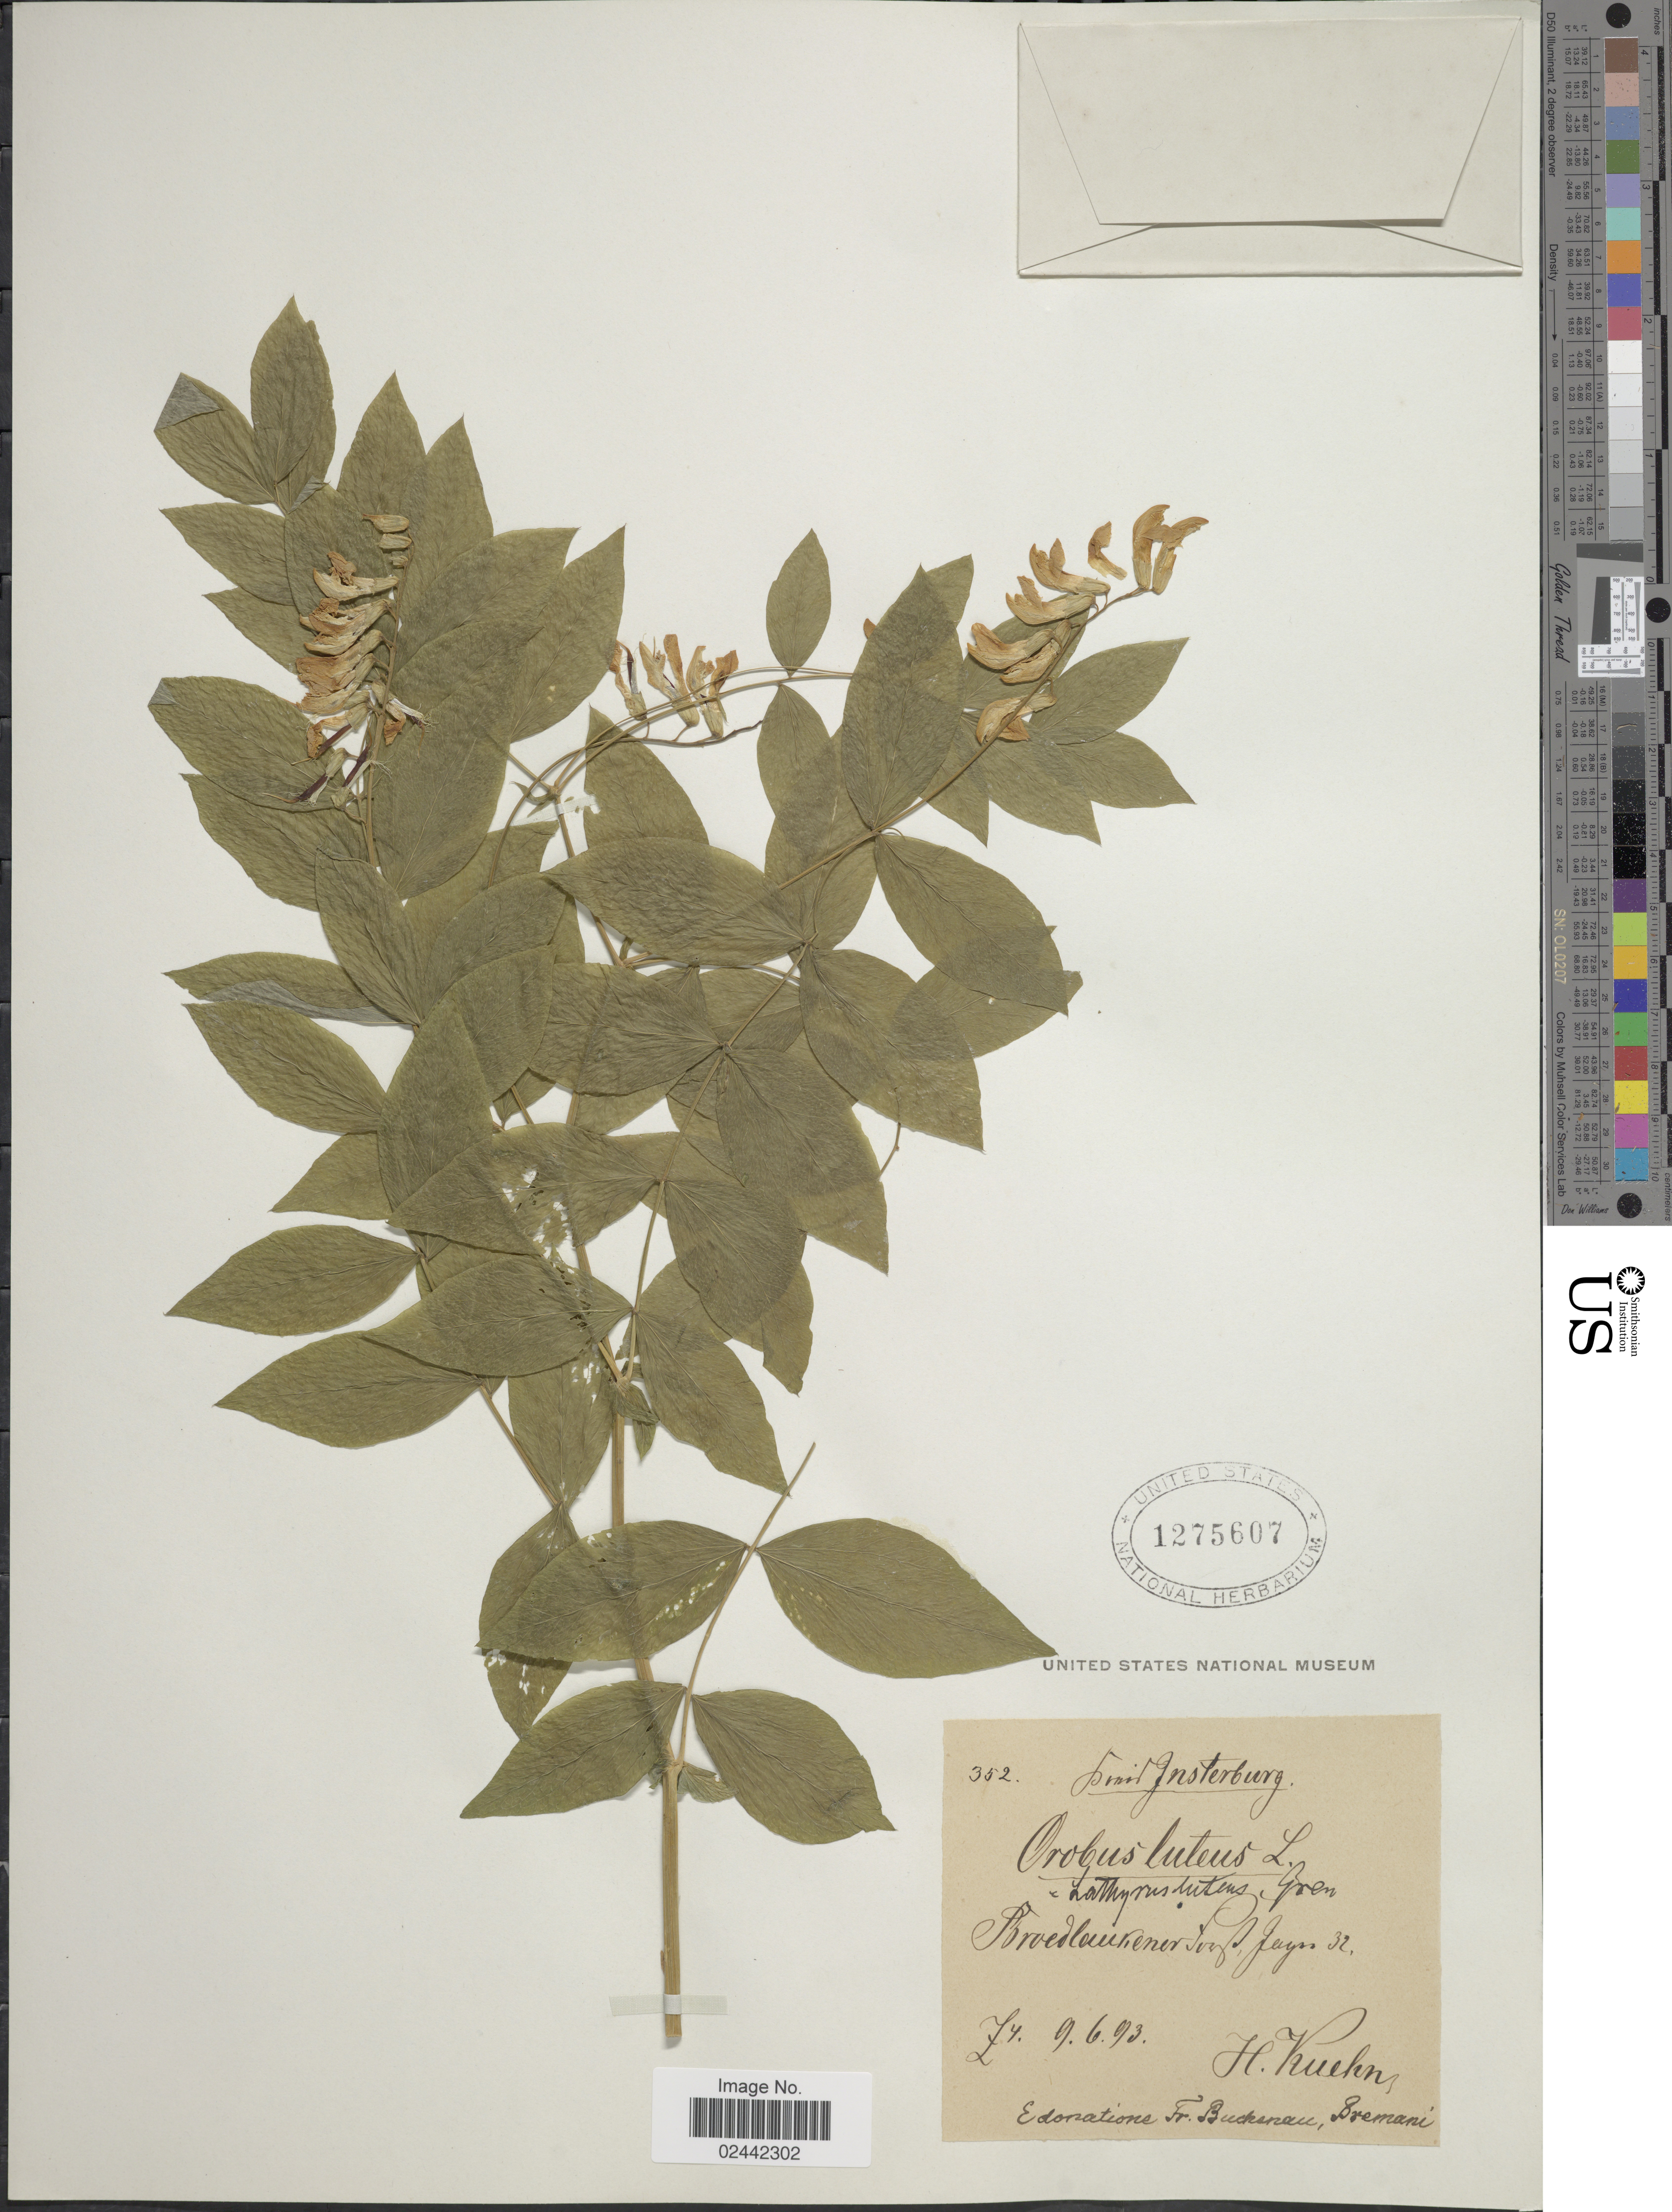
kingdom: Plantae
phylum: Tracheophyta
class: Magnoliopsida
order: Fabales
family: Fabaceae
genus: Lathyrus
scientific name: Lathyrus gmelinii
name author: Fritsch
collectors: H. Kuehn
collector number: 352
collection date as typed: Transcribed d/m/y: 9/6/93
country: Russian Federation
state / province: Kaliningrad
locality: Insterburg.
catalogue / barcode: US 1275607